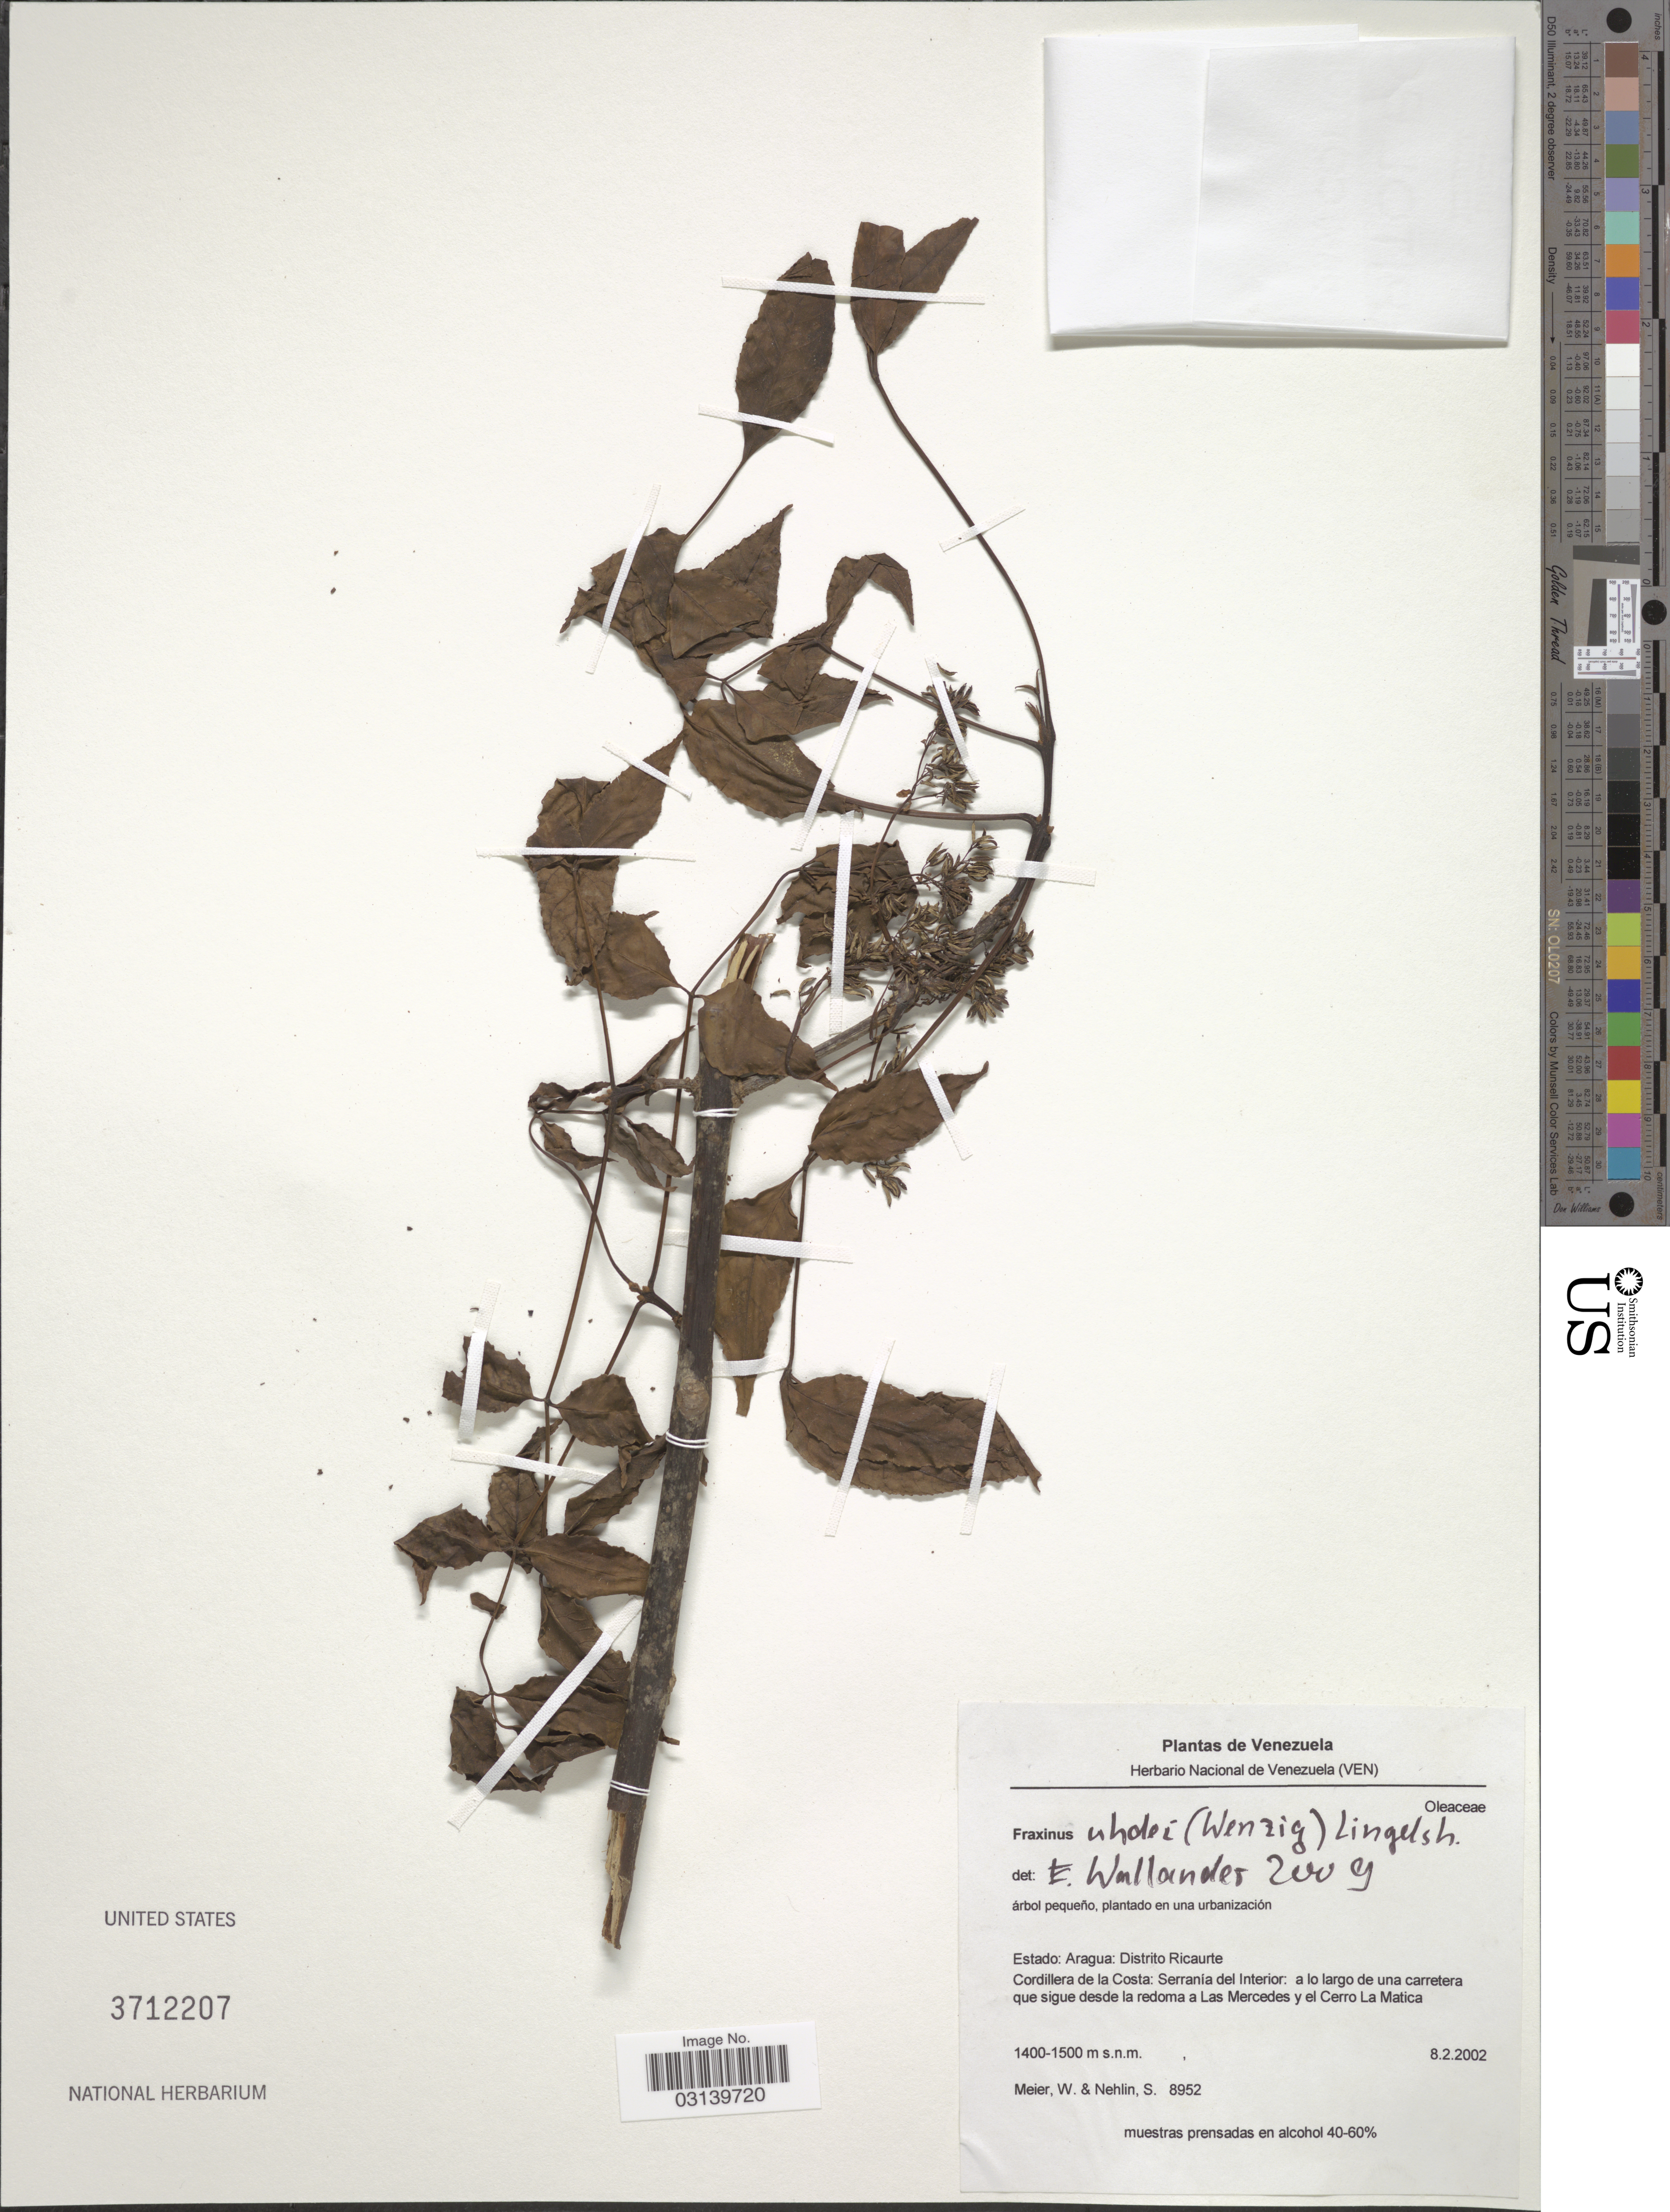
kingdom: Plantae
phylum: Tracheophyta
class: Magnoliopsida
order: Lamiales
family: Oleaceae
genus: Fraxinus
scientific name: Fraxinus uhdei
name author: (Wenz.) Lingelsh.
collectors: W. Meier & S. Nehlin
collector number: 8952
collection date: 2002-02-08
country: Venezuela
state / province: Aragua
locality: Distrito Ricaurte. Cordillera de la Costa: Serranía del Interior: a lo largo de una carretera que sigue desde la redoma a Las Mercedes y el Cerro La Matica.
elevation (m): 1400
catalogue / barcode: US 3712207